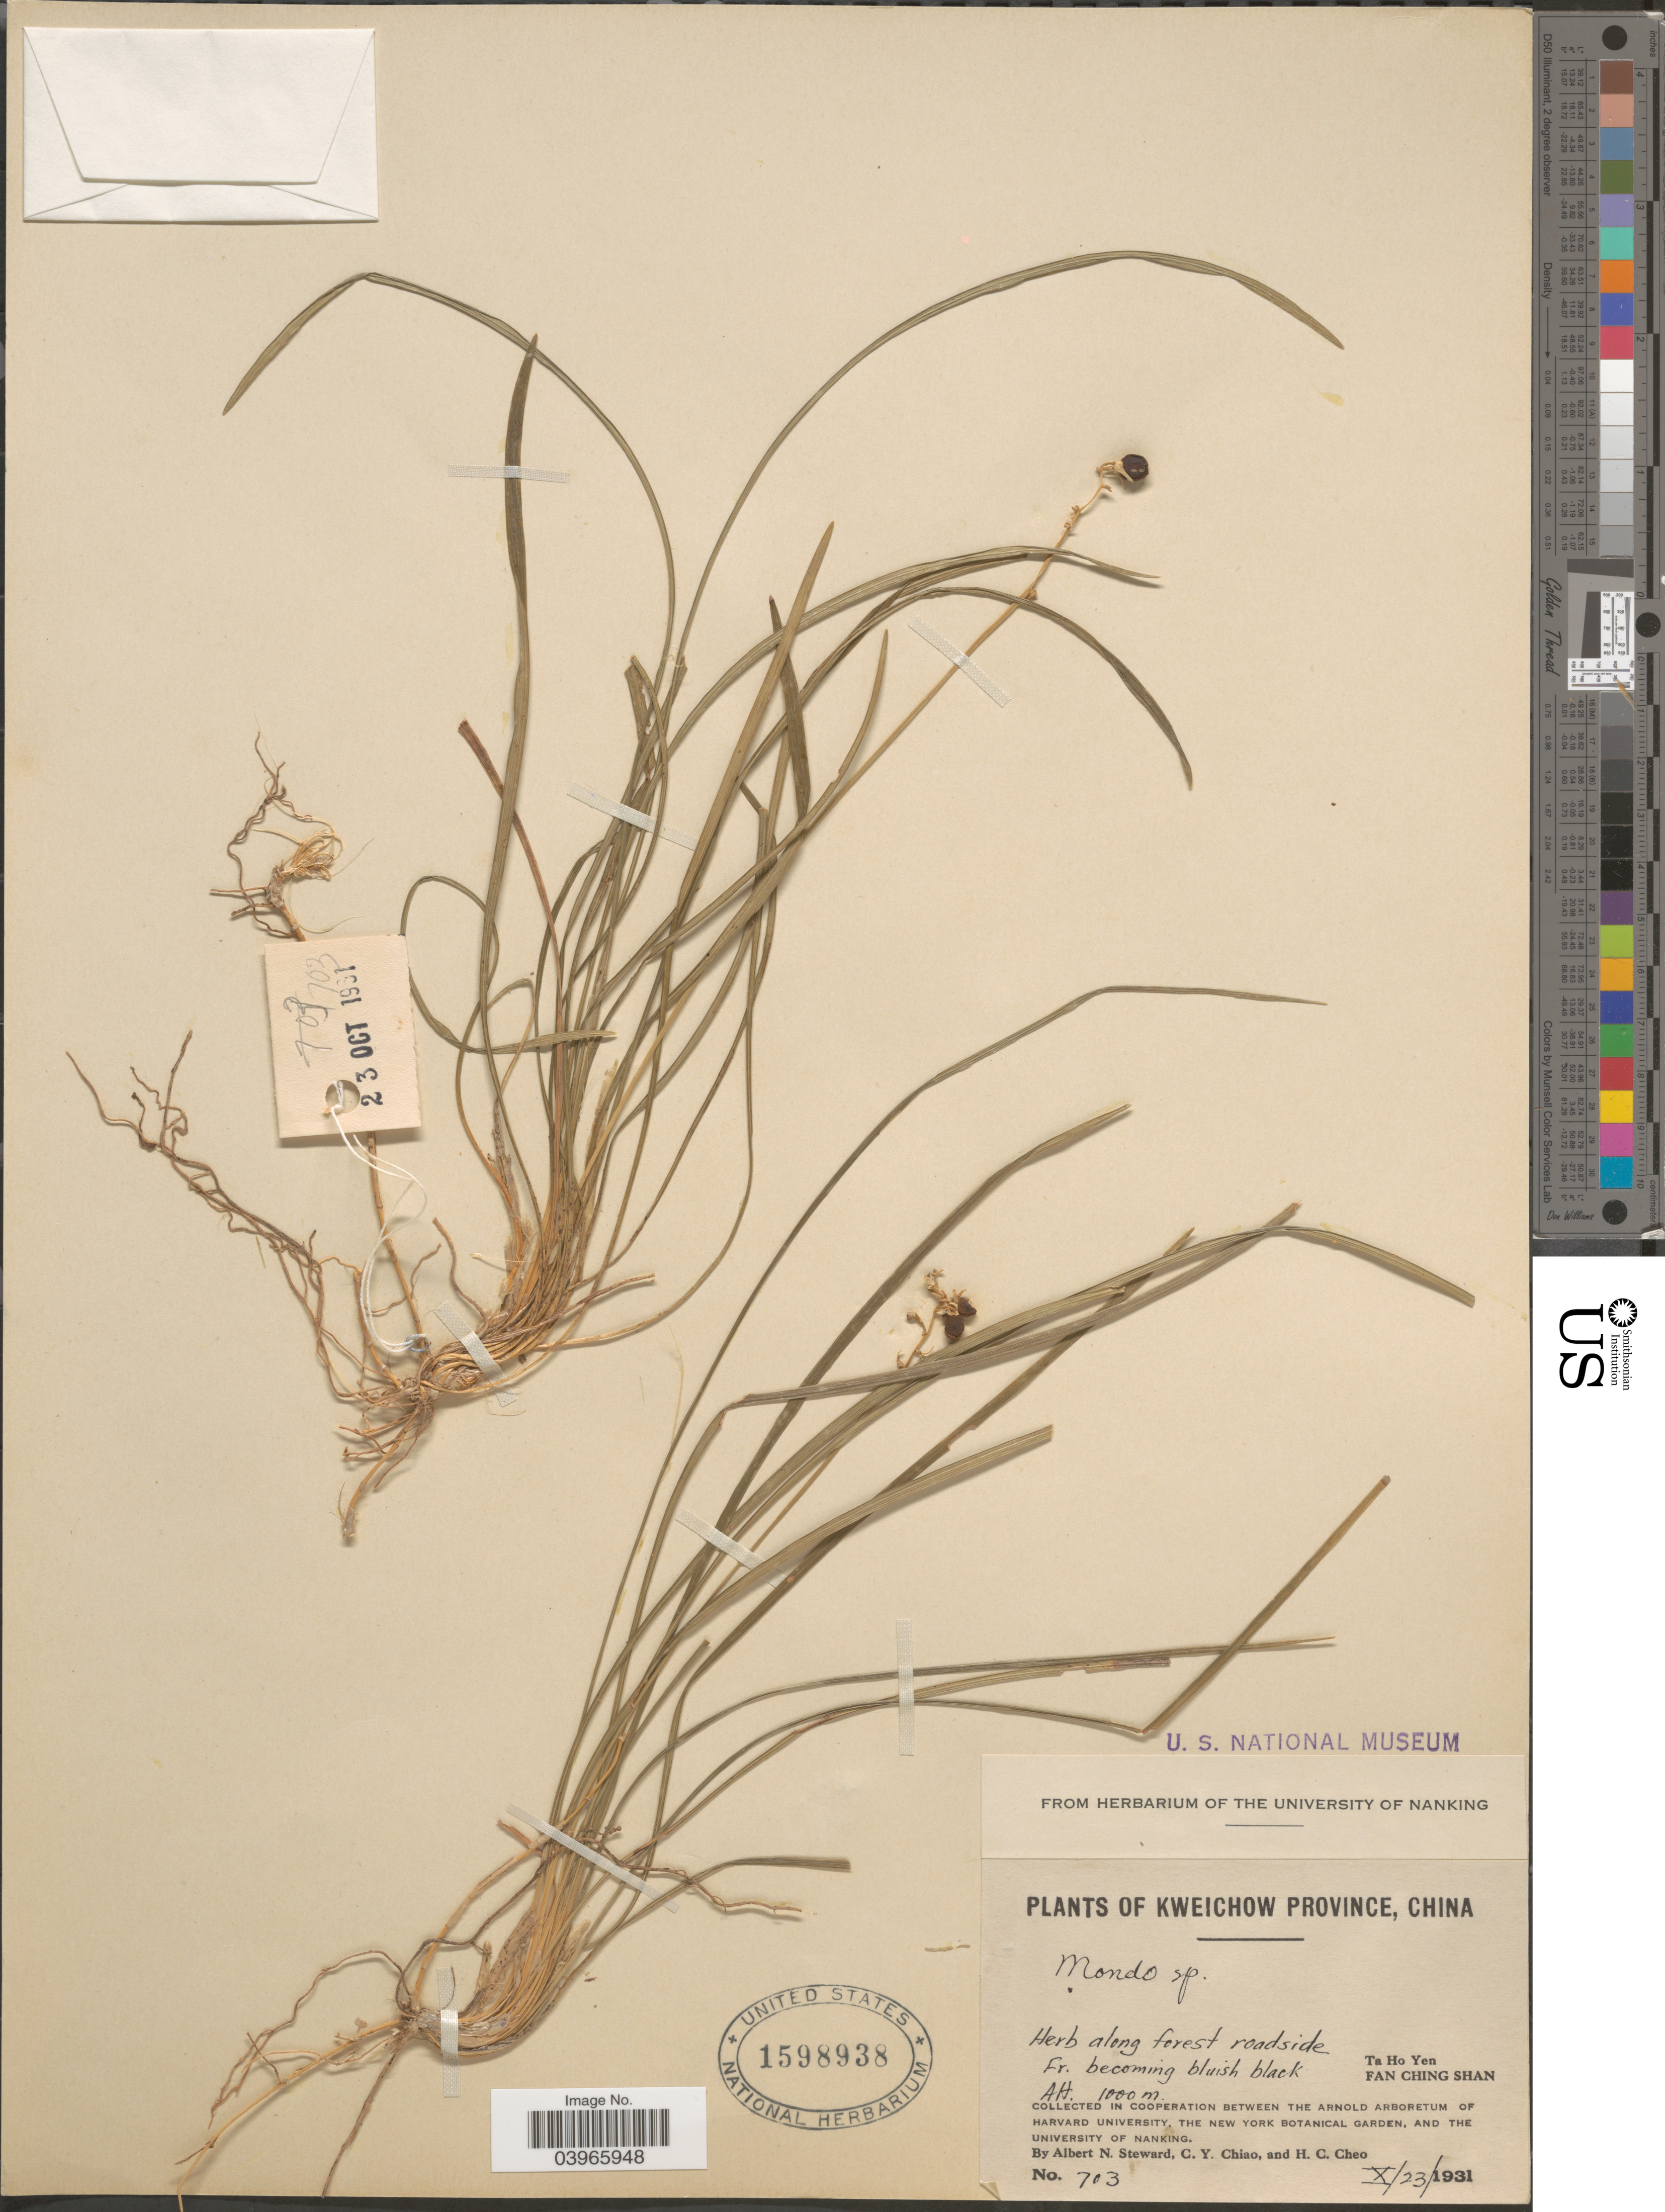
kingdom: Plantae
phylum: Tracheophyta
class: Liliopsida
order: Asparagales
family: Asparagaceae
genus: Liriope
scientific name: Liriope sp.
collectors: A. N. Steward, C. Y. Chiao & H. Cheo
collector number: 703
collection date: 1931-10-23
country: China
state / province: Guizhou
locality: Kweichow Province. Ta Ho Yen. Fan Ching Shan.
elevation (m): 1000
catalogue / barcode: US 1598938